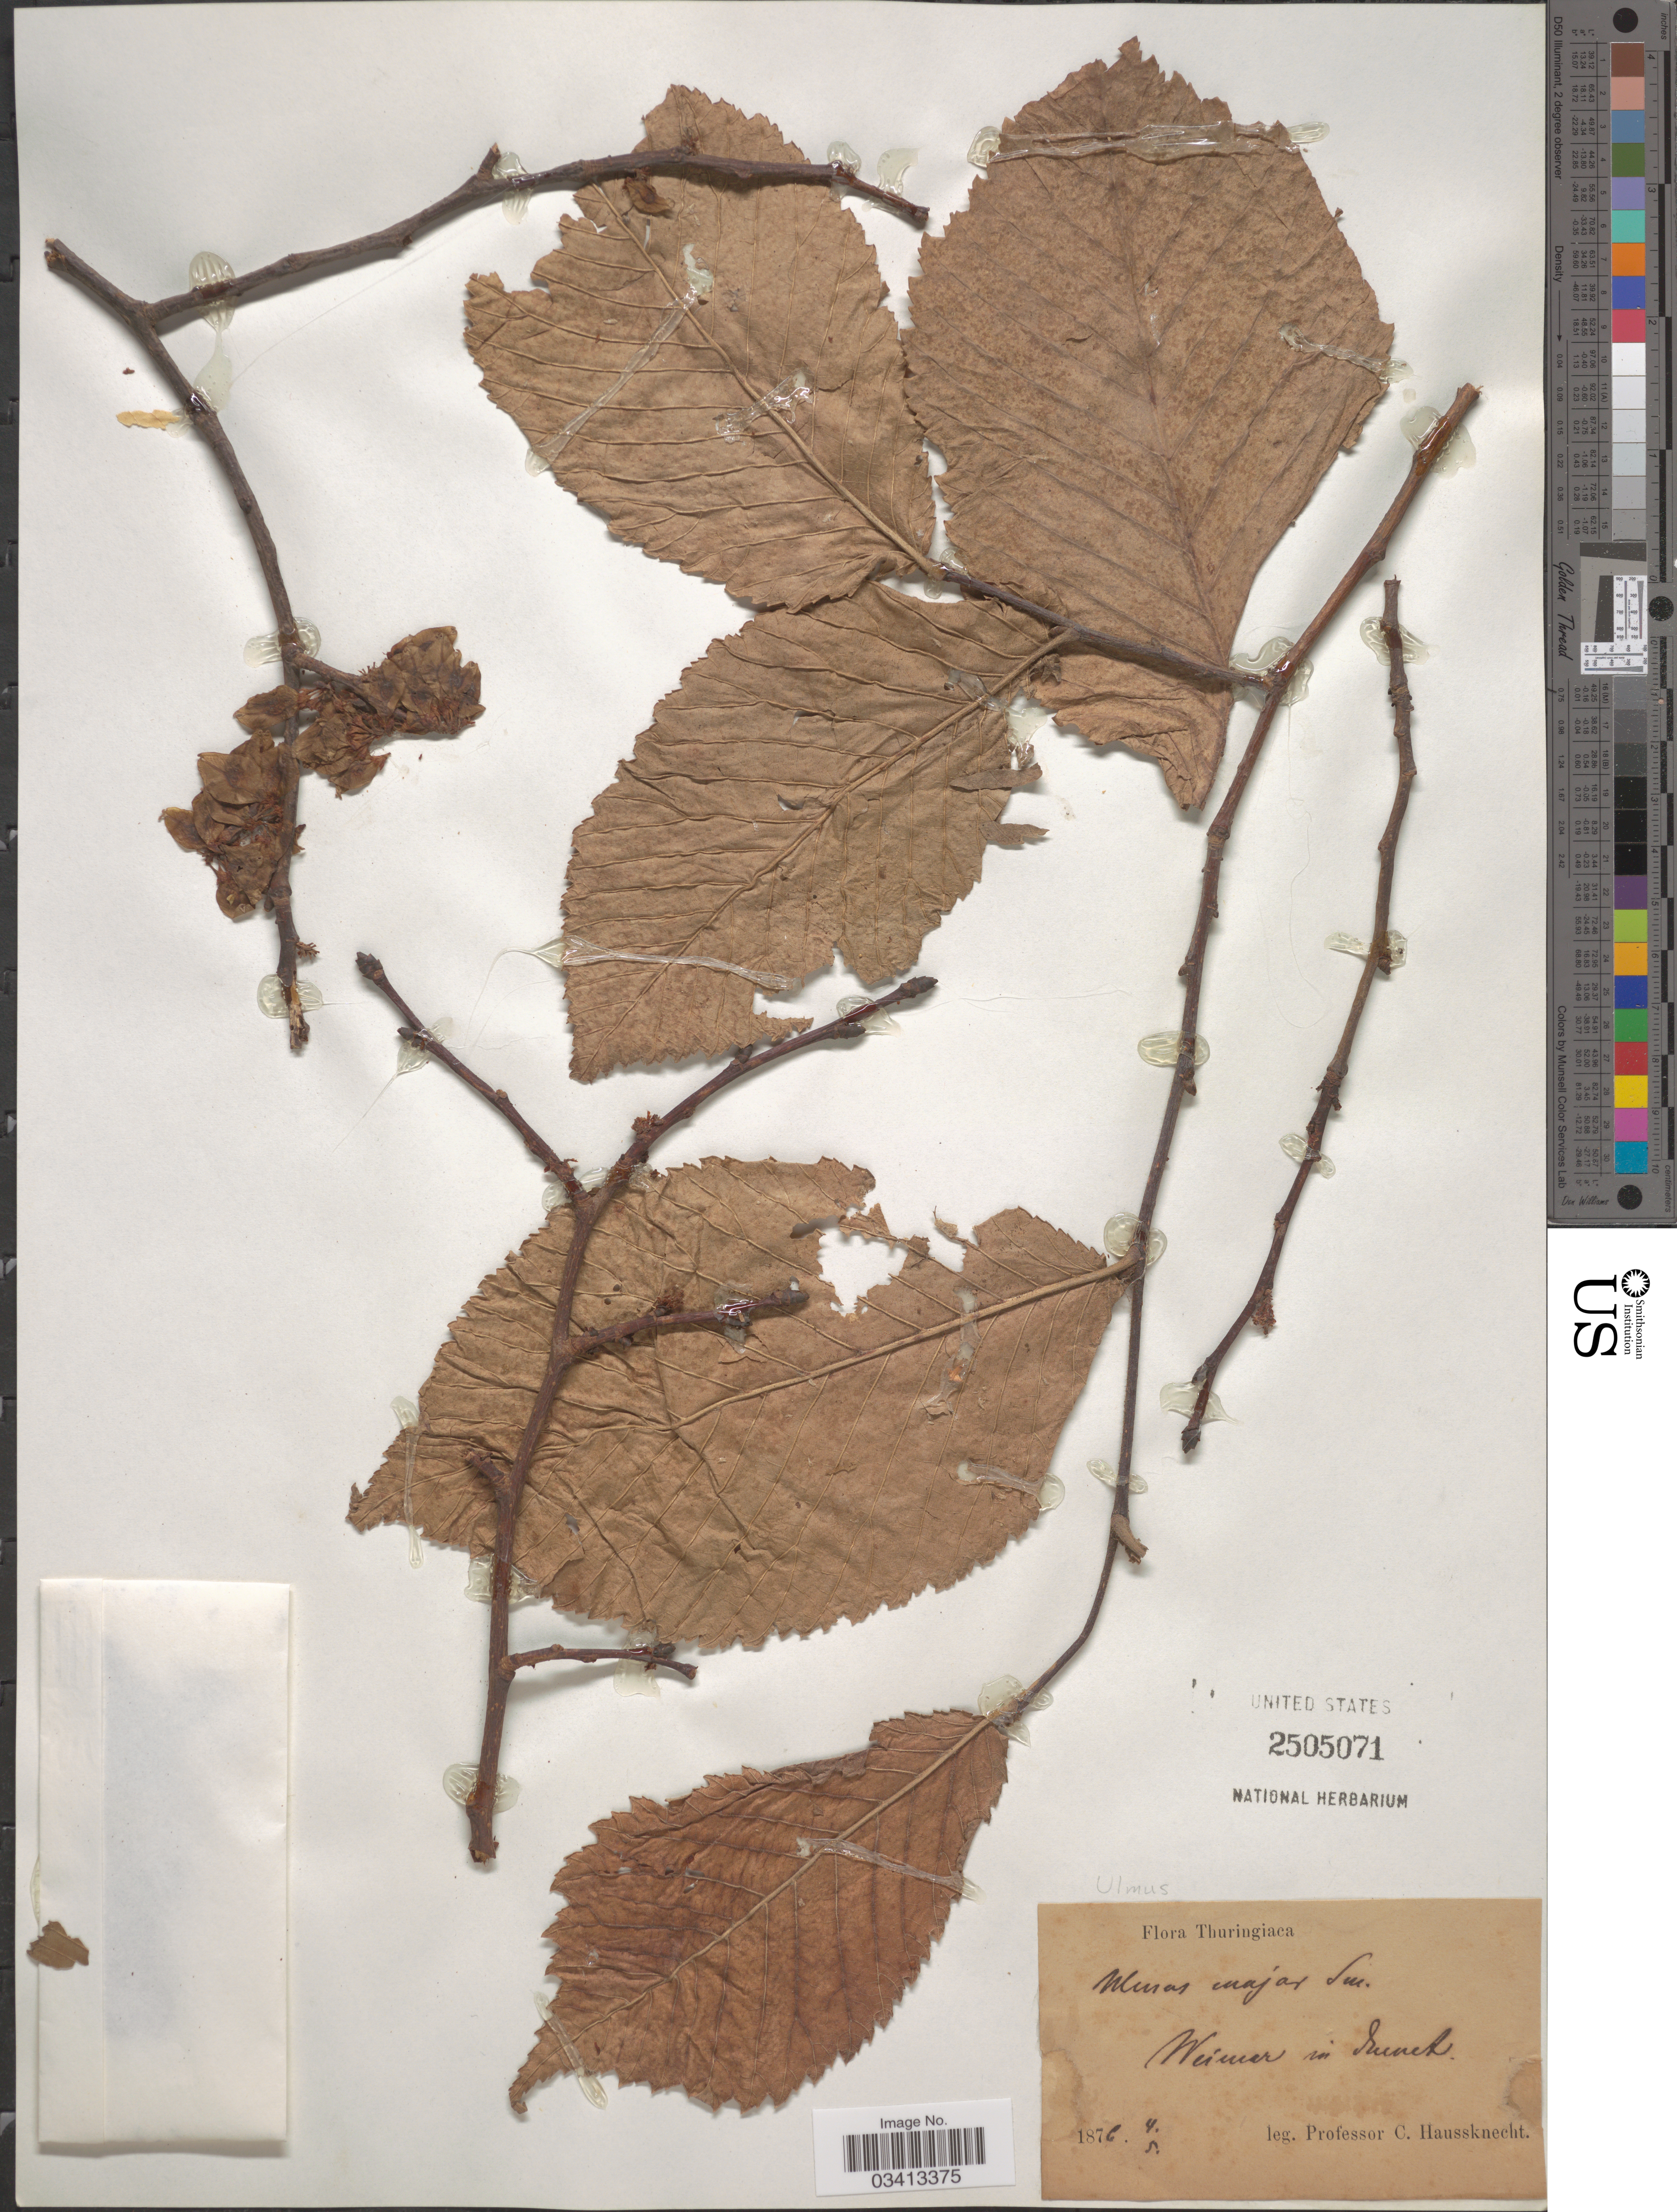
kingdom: Plantae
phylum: Tracheophyta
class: Magnoliopsida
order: Rosales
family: Ulmaceae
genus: Ulmus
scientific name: Ulmus campestris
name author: L.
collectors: C. Haussknecht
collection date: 1876-05-04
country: Germany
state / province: Thuringia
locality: Thuringiaca. Weimar in Sunct [interpreted].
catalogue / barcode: US 2505071